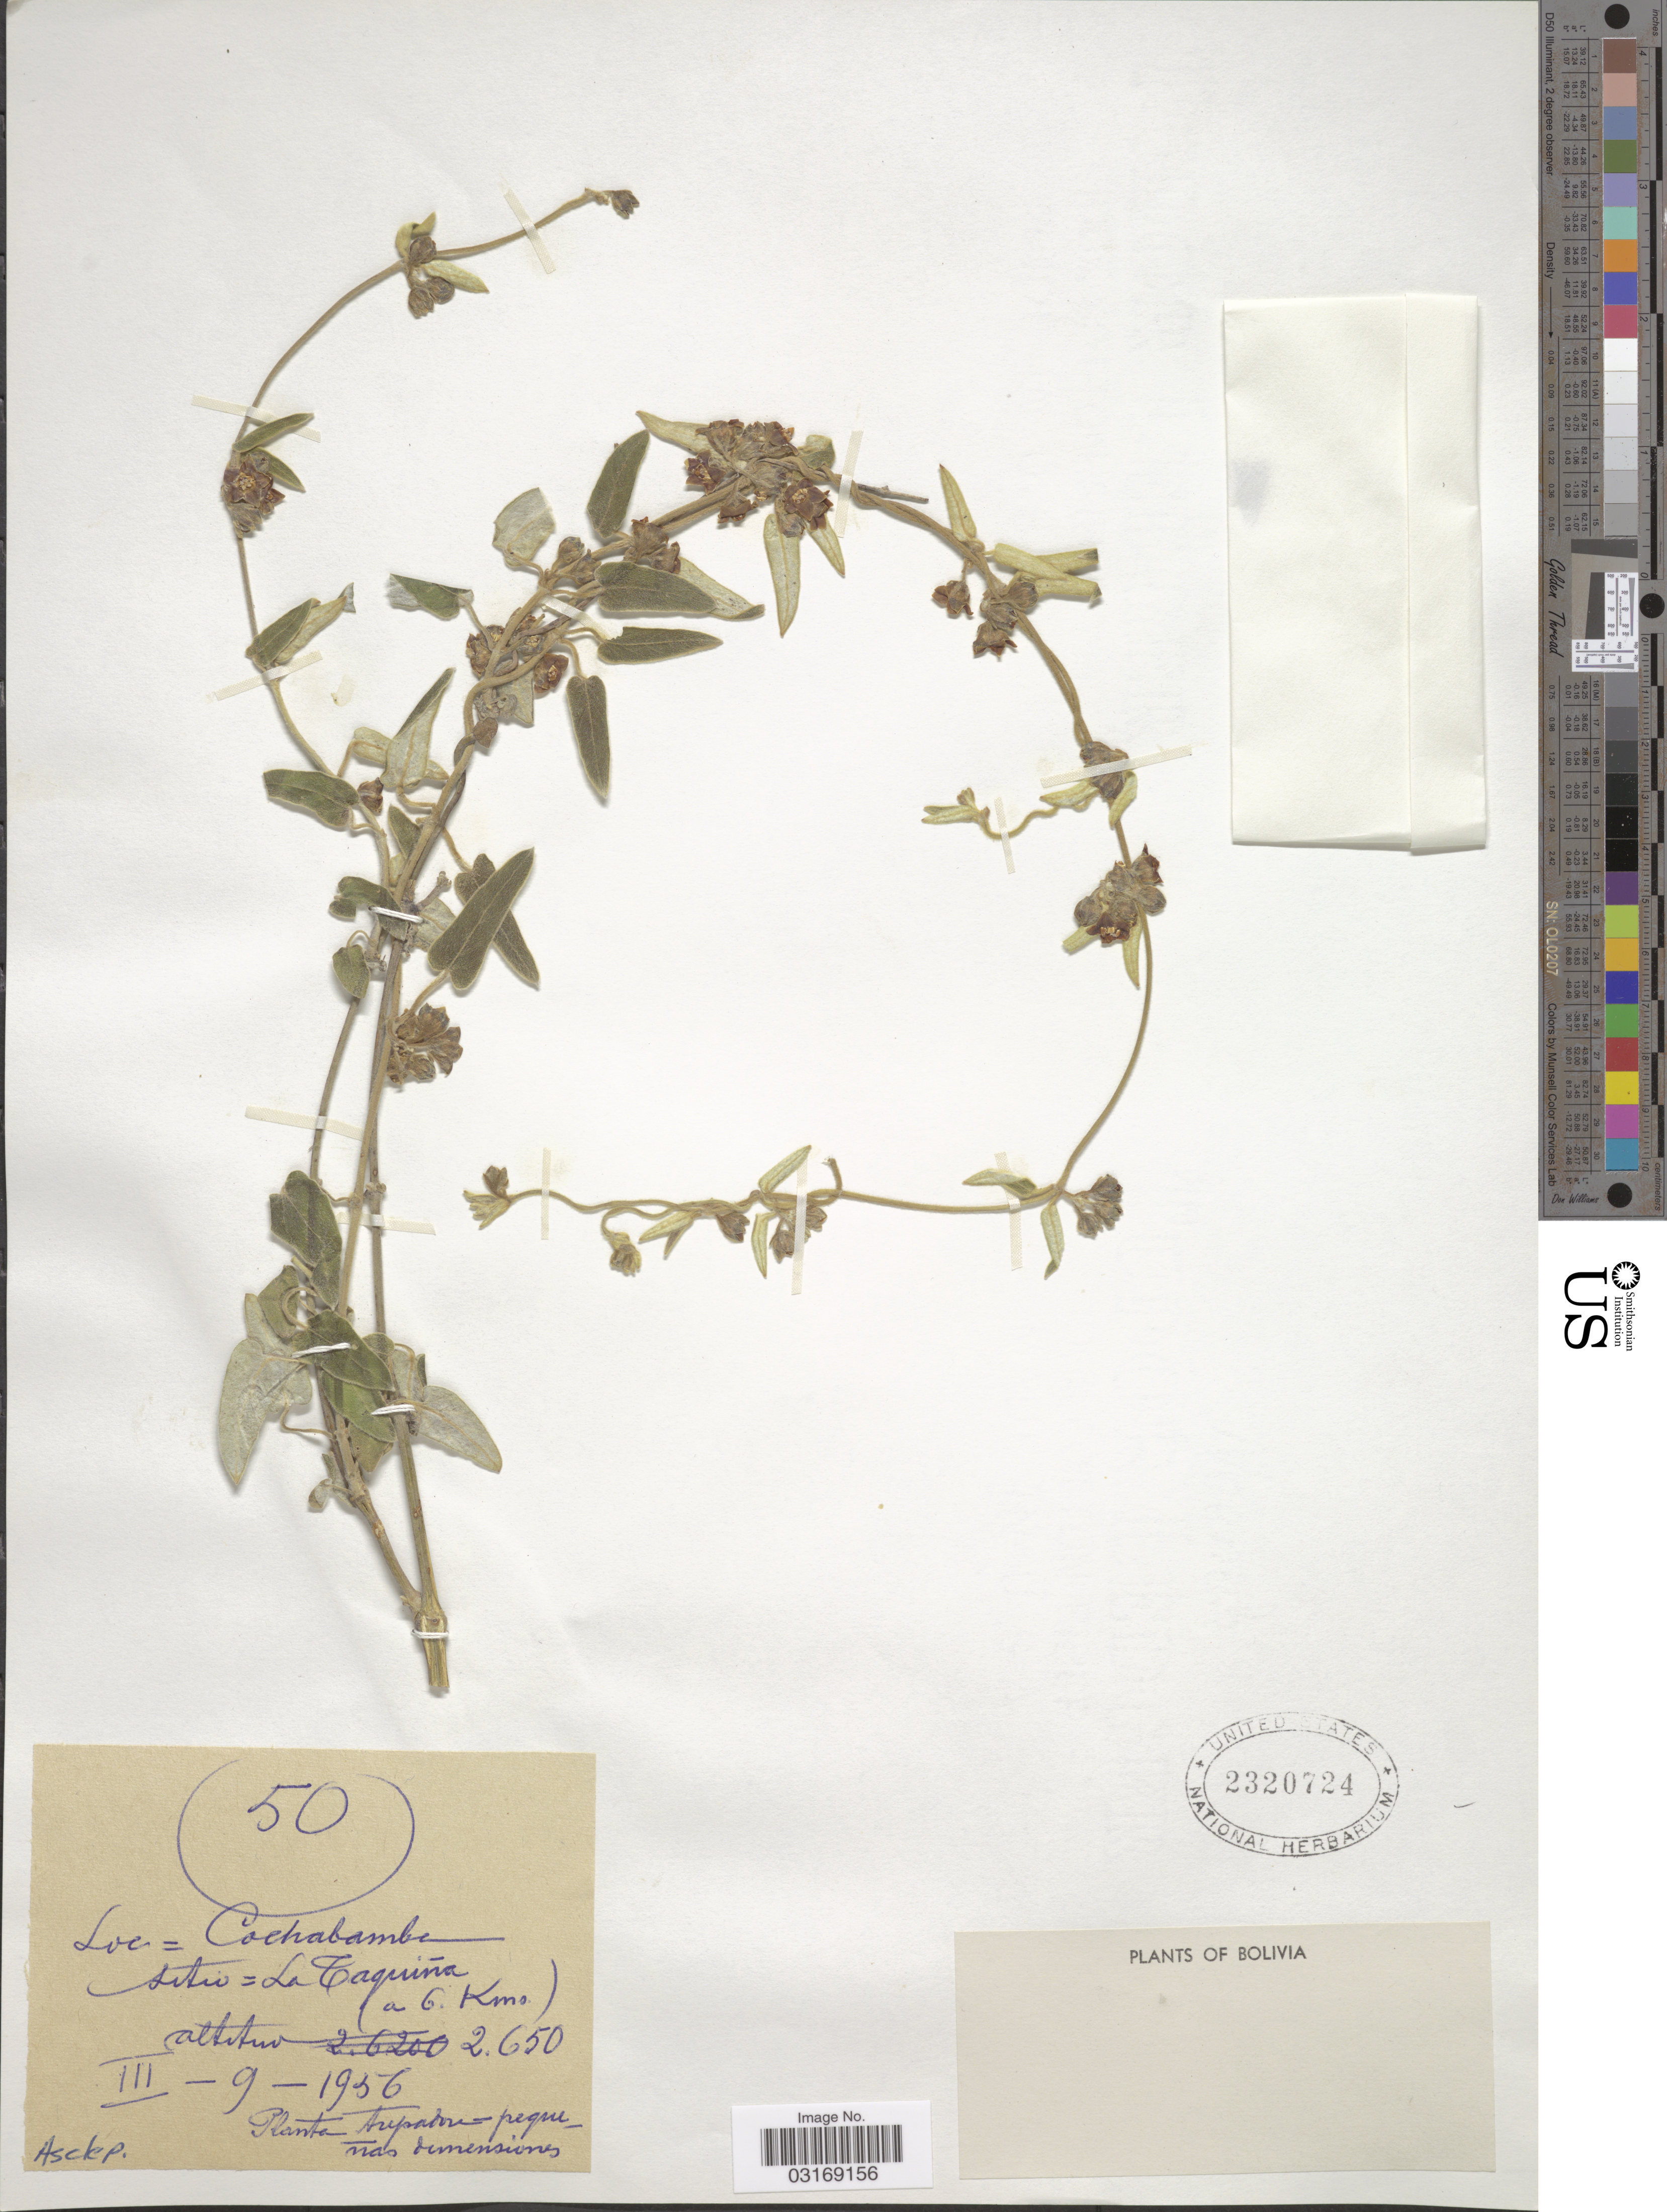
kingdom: Plantae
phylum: Tracheophyta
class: Magnoliopsida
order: Gentianales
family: Apocynaceae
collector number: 50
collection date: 1956-03-09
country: Bolivia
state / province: Cochabamba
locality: Sitio= La Taquiña (a 6. Kms.).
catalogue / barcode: US 2320724